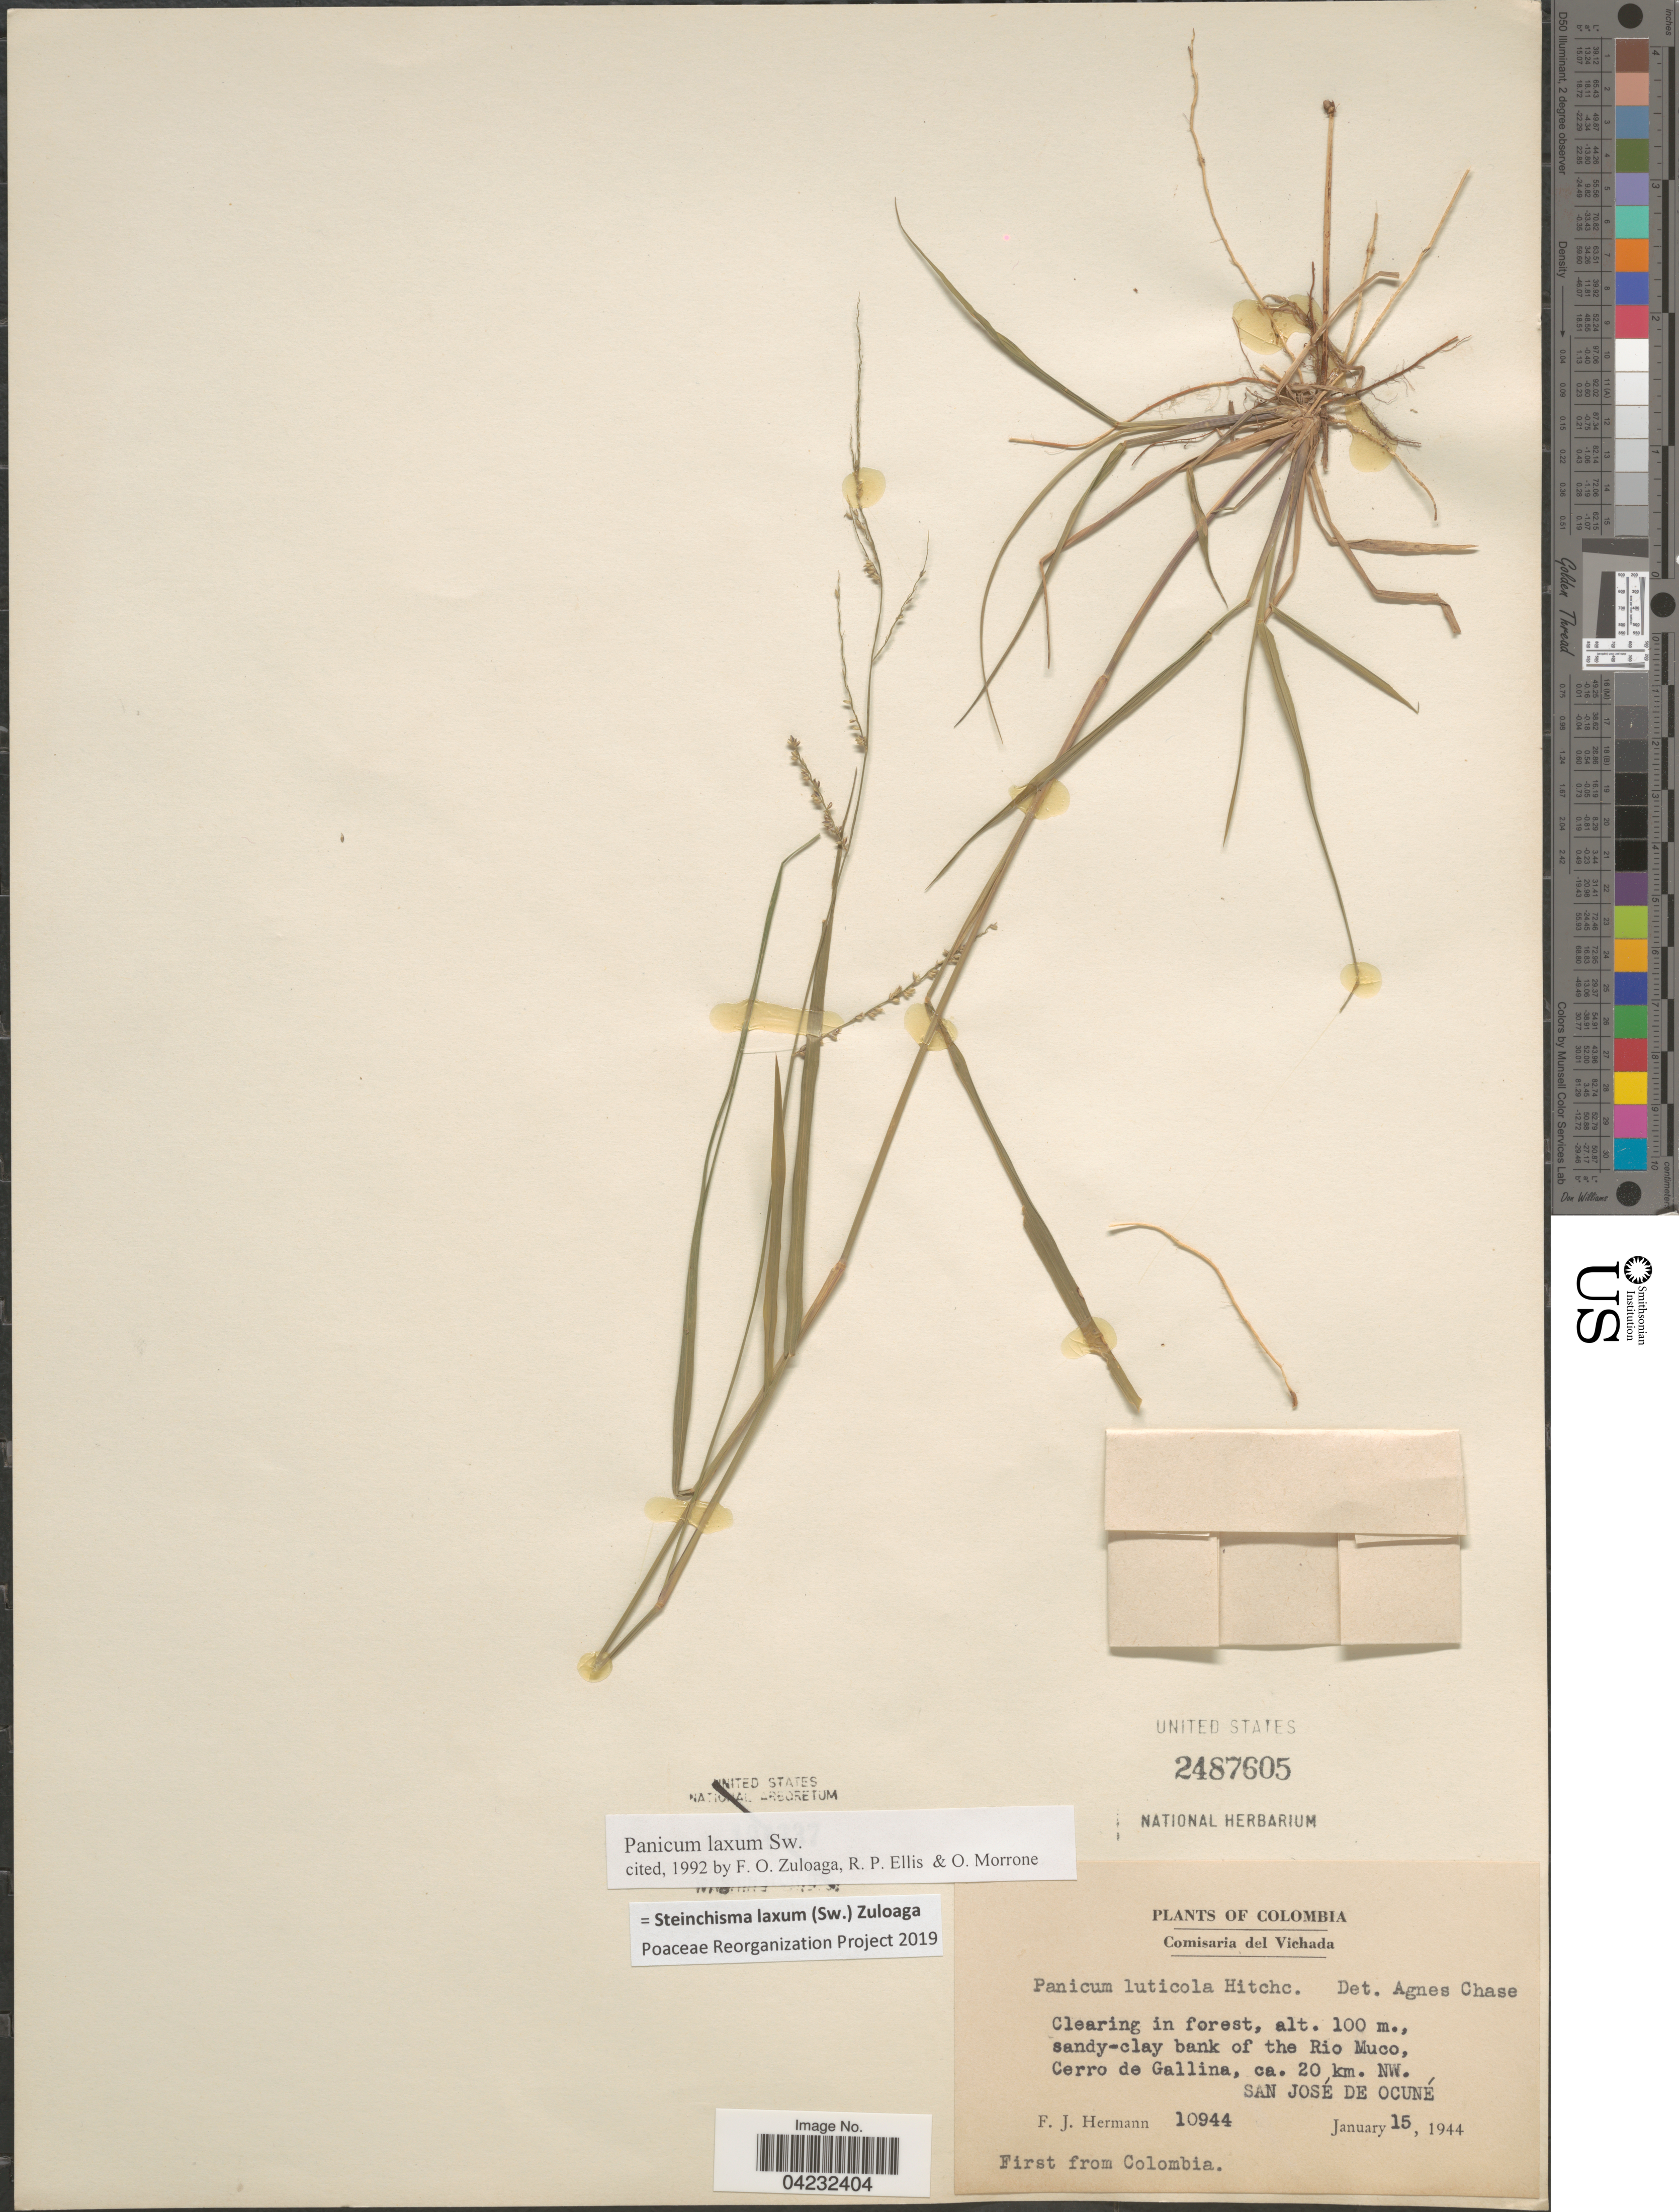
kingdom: Plantae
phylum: Tracheophyta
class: Liliopsida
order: Poales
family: Poaceae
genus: Steinchisma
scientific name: Steinchisma laxum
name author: (Sw.) Zuloaga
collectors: F. J. Hermann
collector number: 10944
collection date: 1944-01-15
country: Colombia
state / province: Vichada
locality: Comisaria del Vichada. Clearing in forest, sandy-clay bank of the Rio Muco, Cerro de Gallina, ca. 20 km. NW. San José de Ocuné.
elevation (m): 100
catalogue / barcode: US 2487605